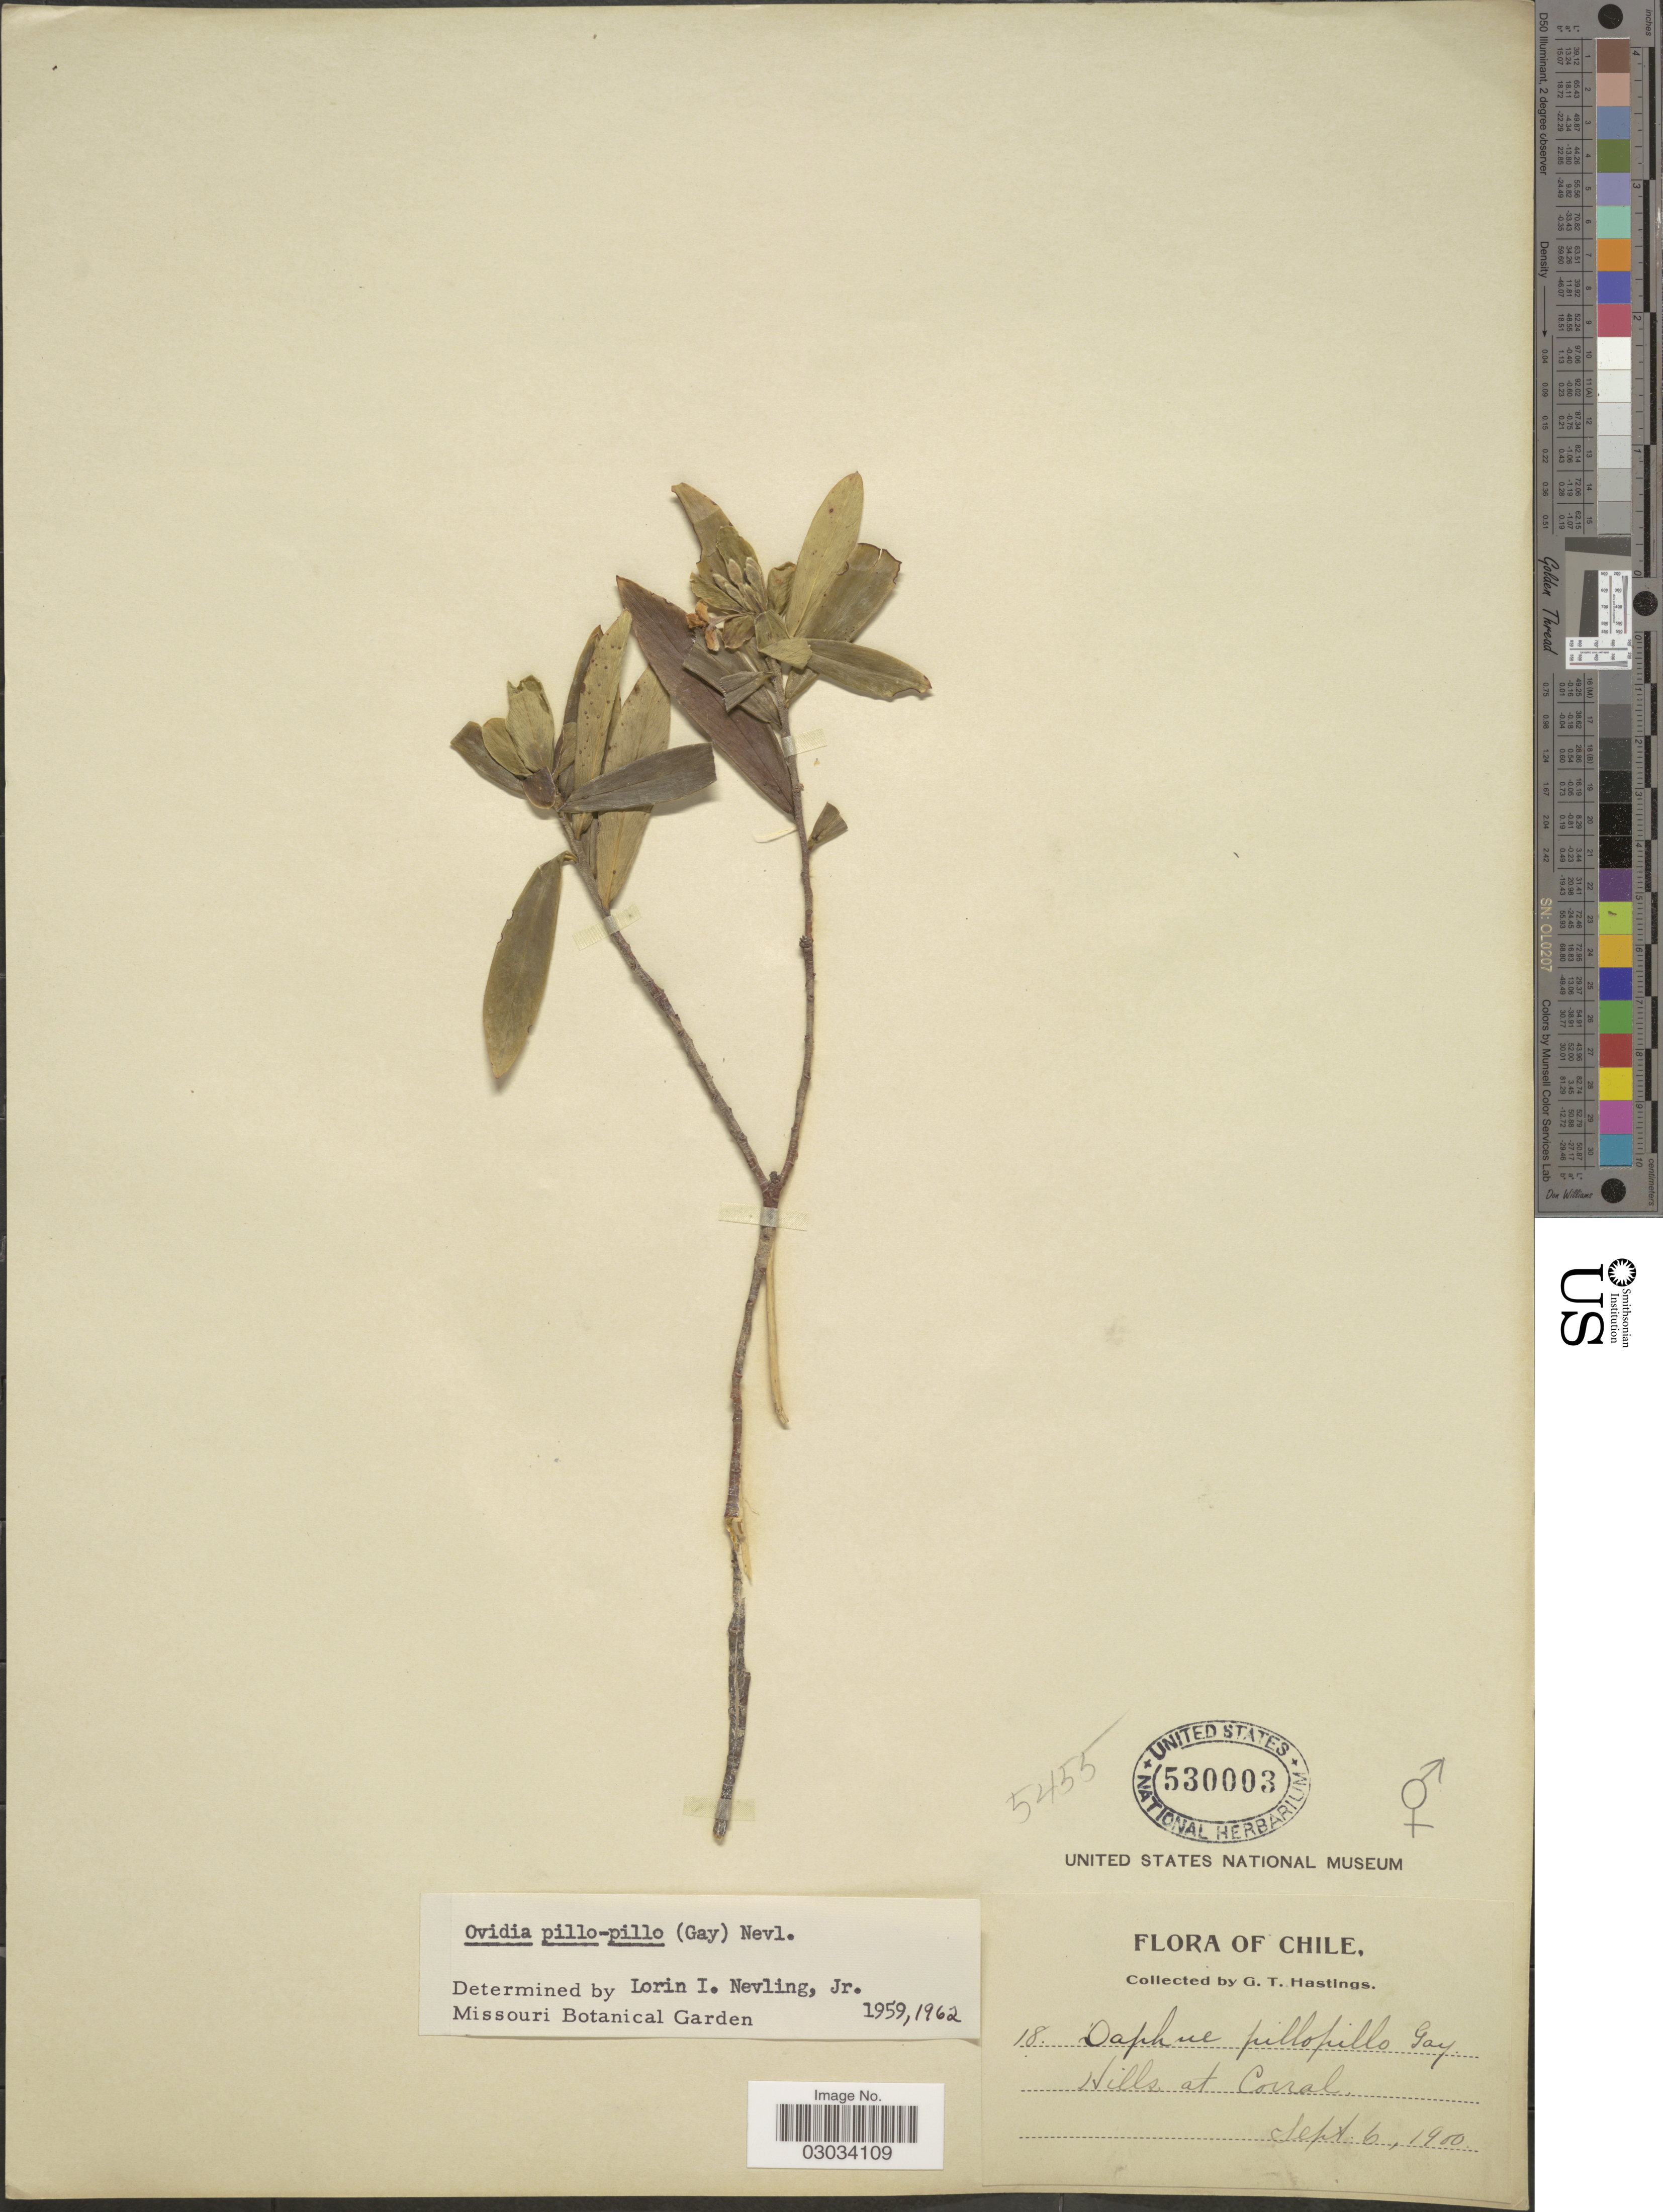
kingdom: Plantae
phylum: Tracheophyta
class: Magnoliopsida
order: Malvales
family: Thymelaeaceae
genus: Ovidia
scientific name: Ovidia pillopillo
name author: (Gay) Meisn.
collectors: G. Hastings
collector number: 18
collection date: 1900-09-06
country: Chile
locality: Hills at Conal.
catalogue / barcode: US 530003